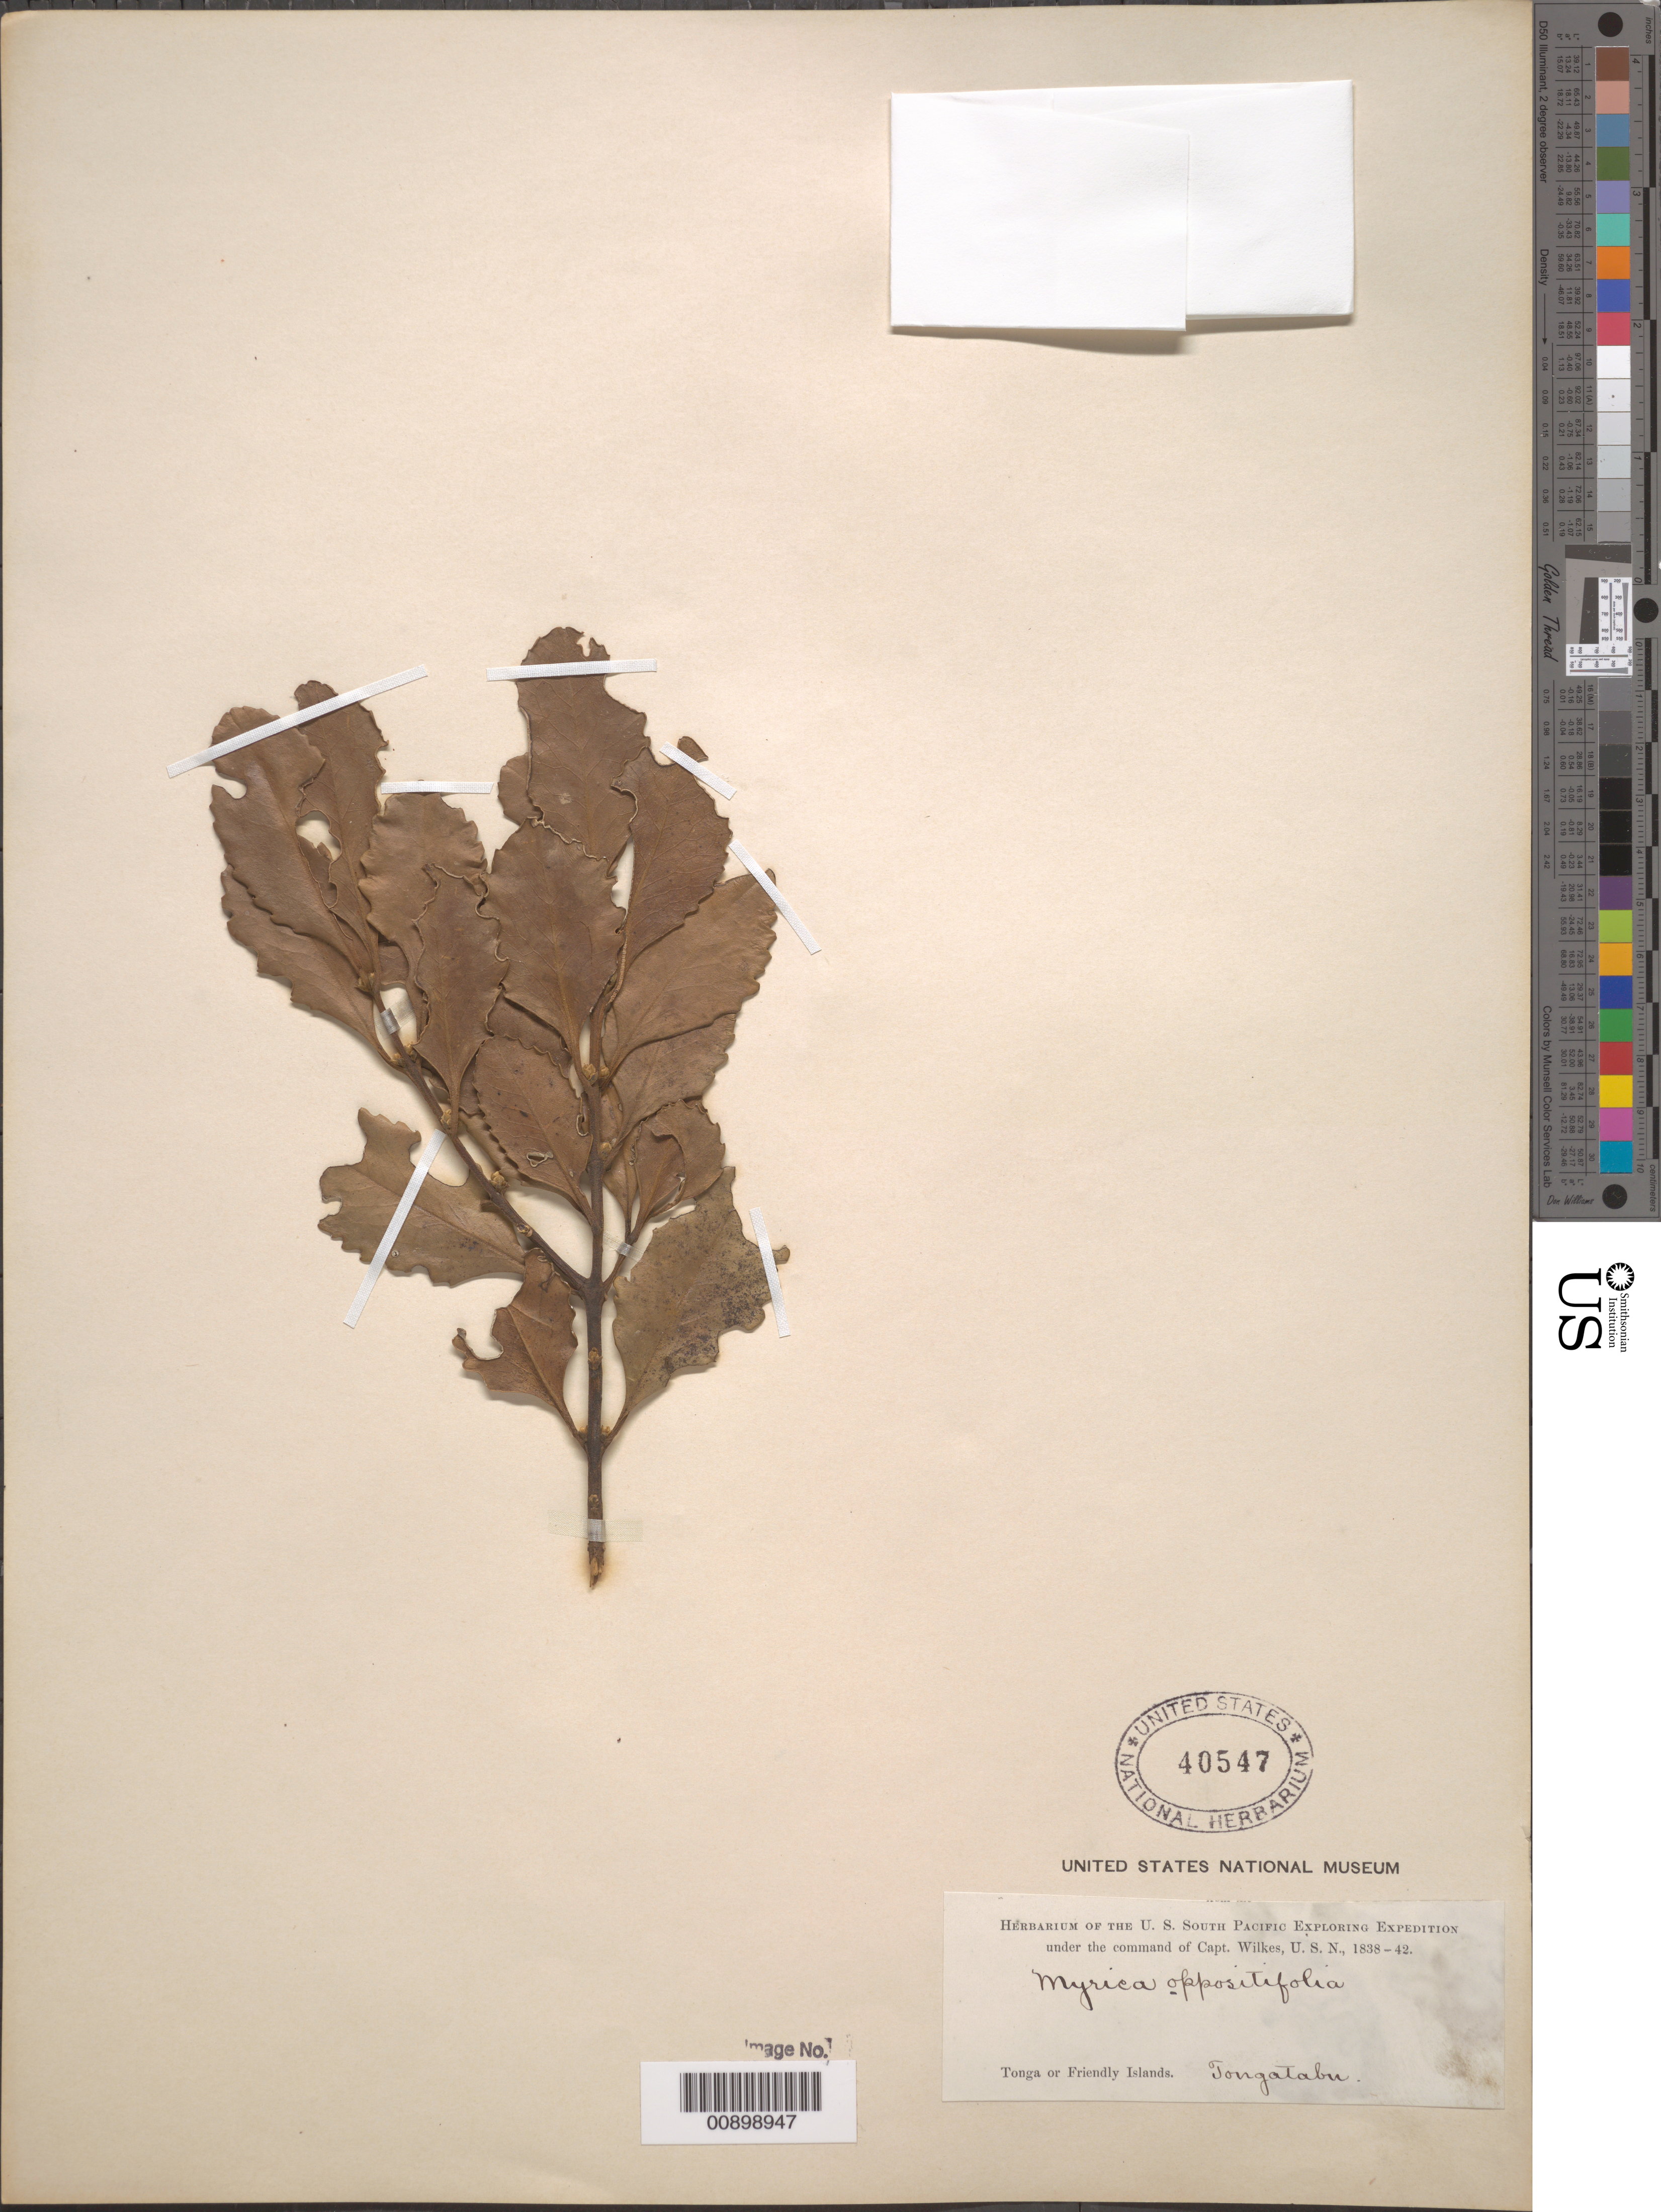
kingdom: Plantae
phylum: Tracheophyta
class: Magnoliopsida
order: Fagales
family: Myricaceae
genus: Myrica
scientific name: Myrica oppositifolia, ined.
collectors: Wilkes Explor. Exped.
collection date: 1838/1842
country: Tonga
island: Tongatapu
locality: Tonga or Friendly Islands Tongatabu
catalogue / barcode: US 40547